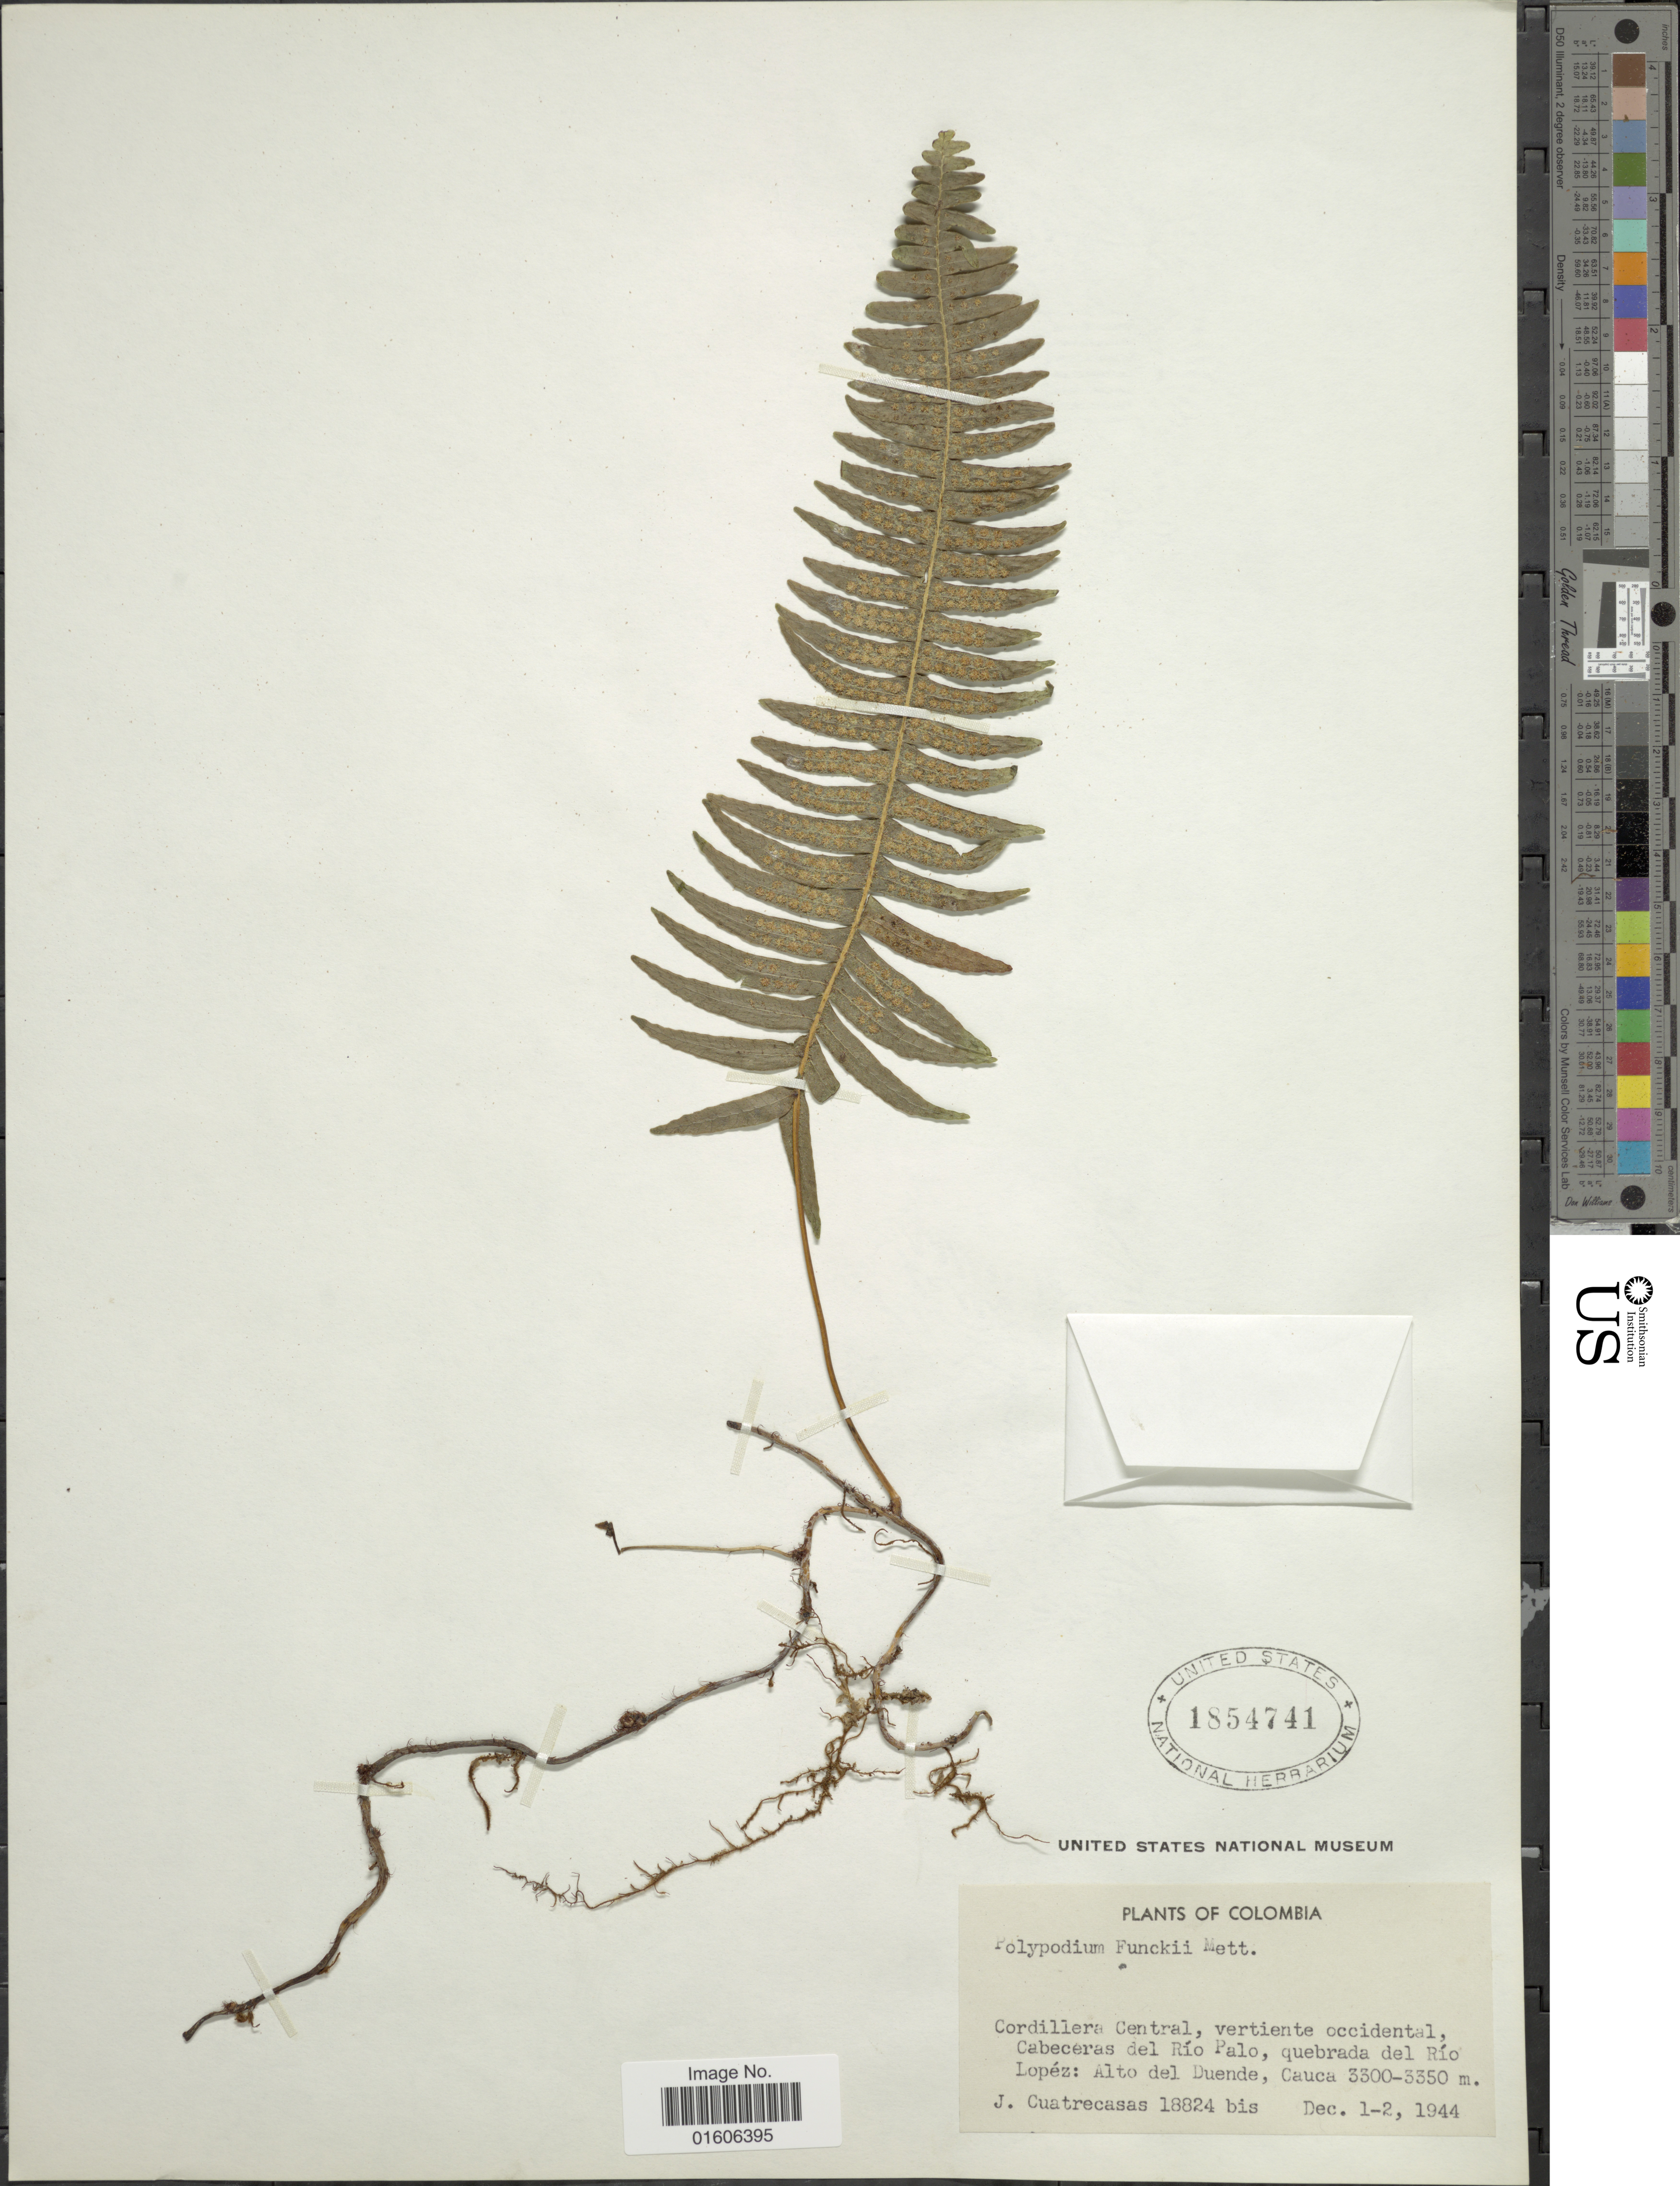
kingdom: Plantae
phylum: Tracheophyta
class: Polypodiopsida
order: Polypodiales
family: Polypodiaceae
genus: Serpocaulon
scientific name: Serpocaulon funckii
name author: (Mett.) A.R. Sm.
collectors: J. Cuatrecasas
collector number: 18824 bis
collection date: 1944-12-01/1944-12-02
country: Colombia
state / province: Cauca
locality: Cordillera Central, vertiente occidental, Cabeceras del Río Palo, quebrada del Río Lopéz: Alto del Duende, Cauca.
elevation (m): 3300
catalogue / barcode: US 1854741